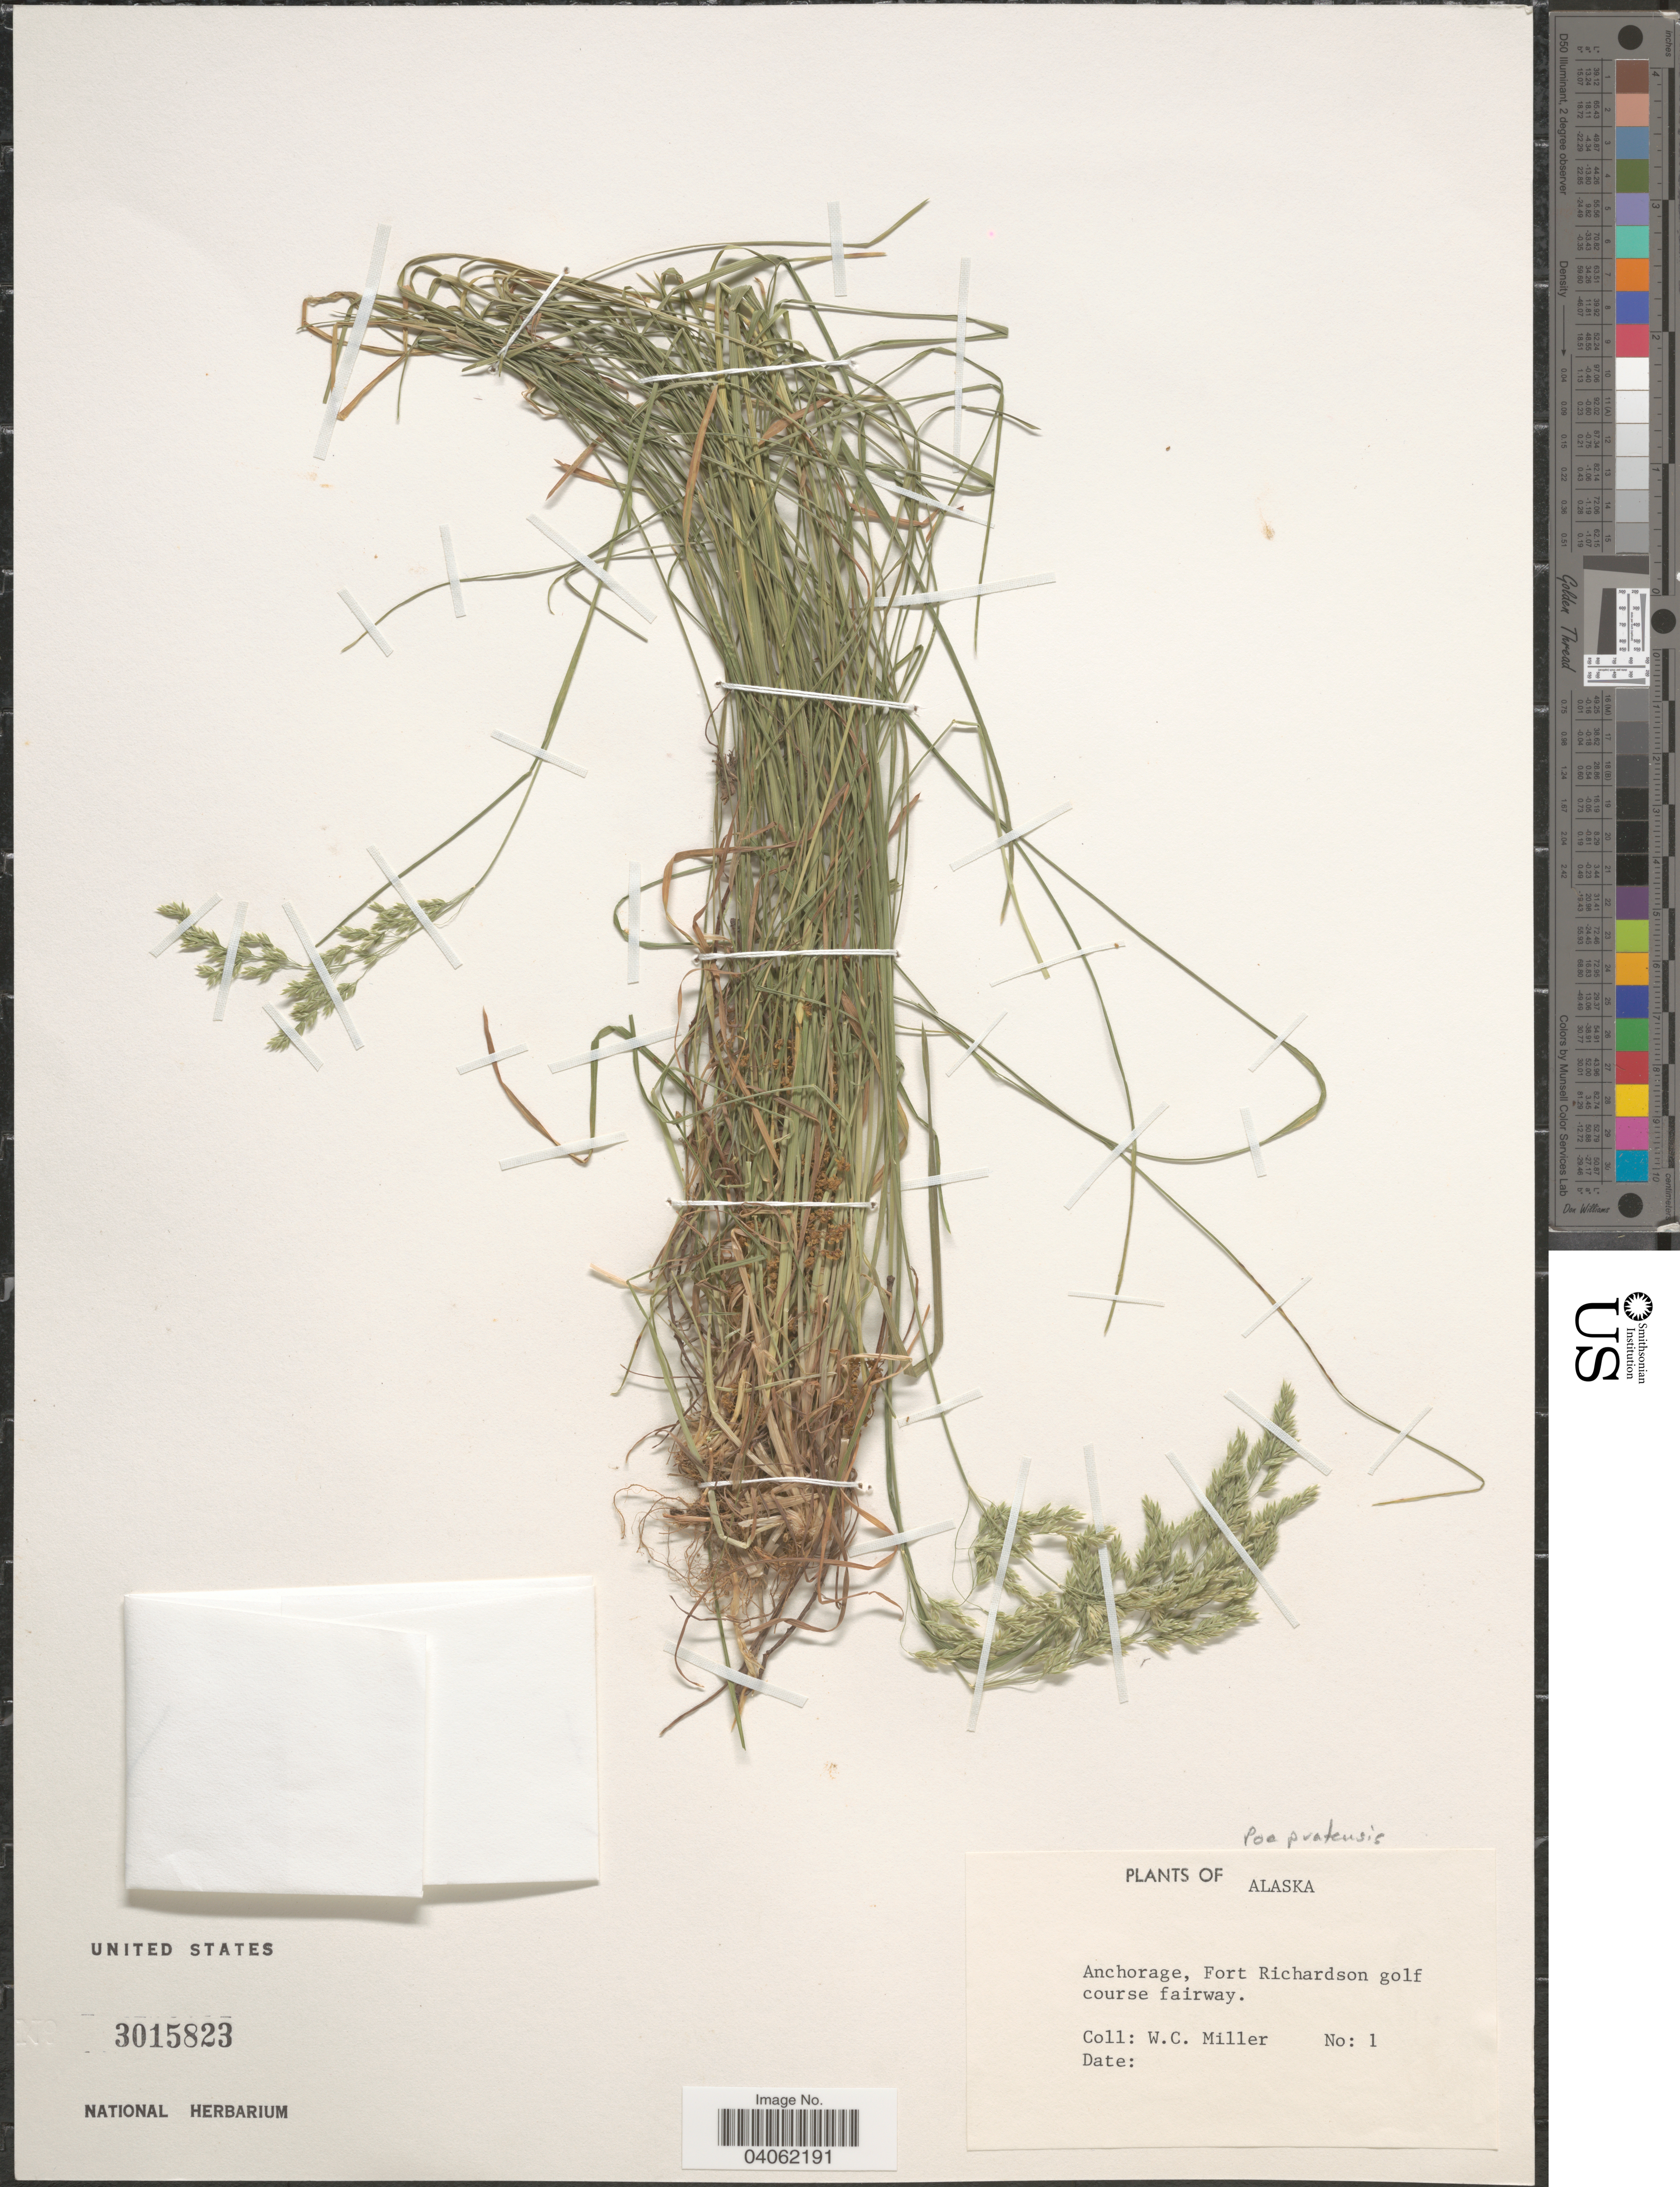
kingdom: Plantae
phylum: Tracheophyta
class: Liliopsida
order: Poales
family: Poaceae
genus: Poa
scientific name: Poa pratensis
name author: L.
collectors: C. Miller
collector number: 1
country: United States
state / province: Alaska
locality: Anchorage, Fort Richardson Golf Course fairway.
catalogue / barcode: US 3015823